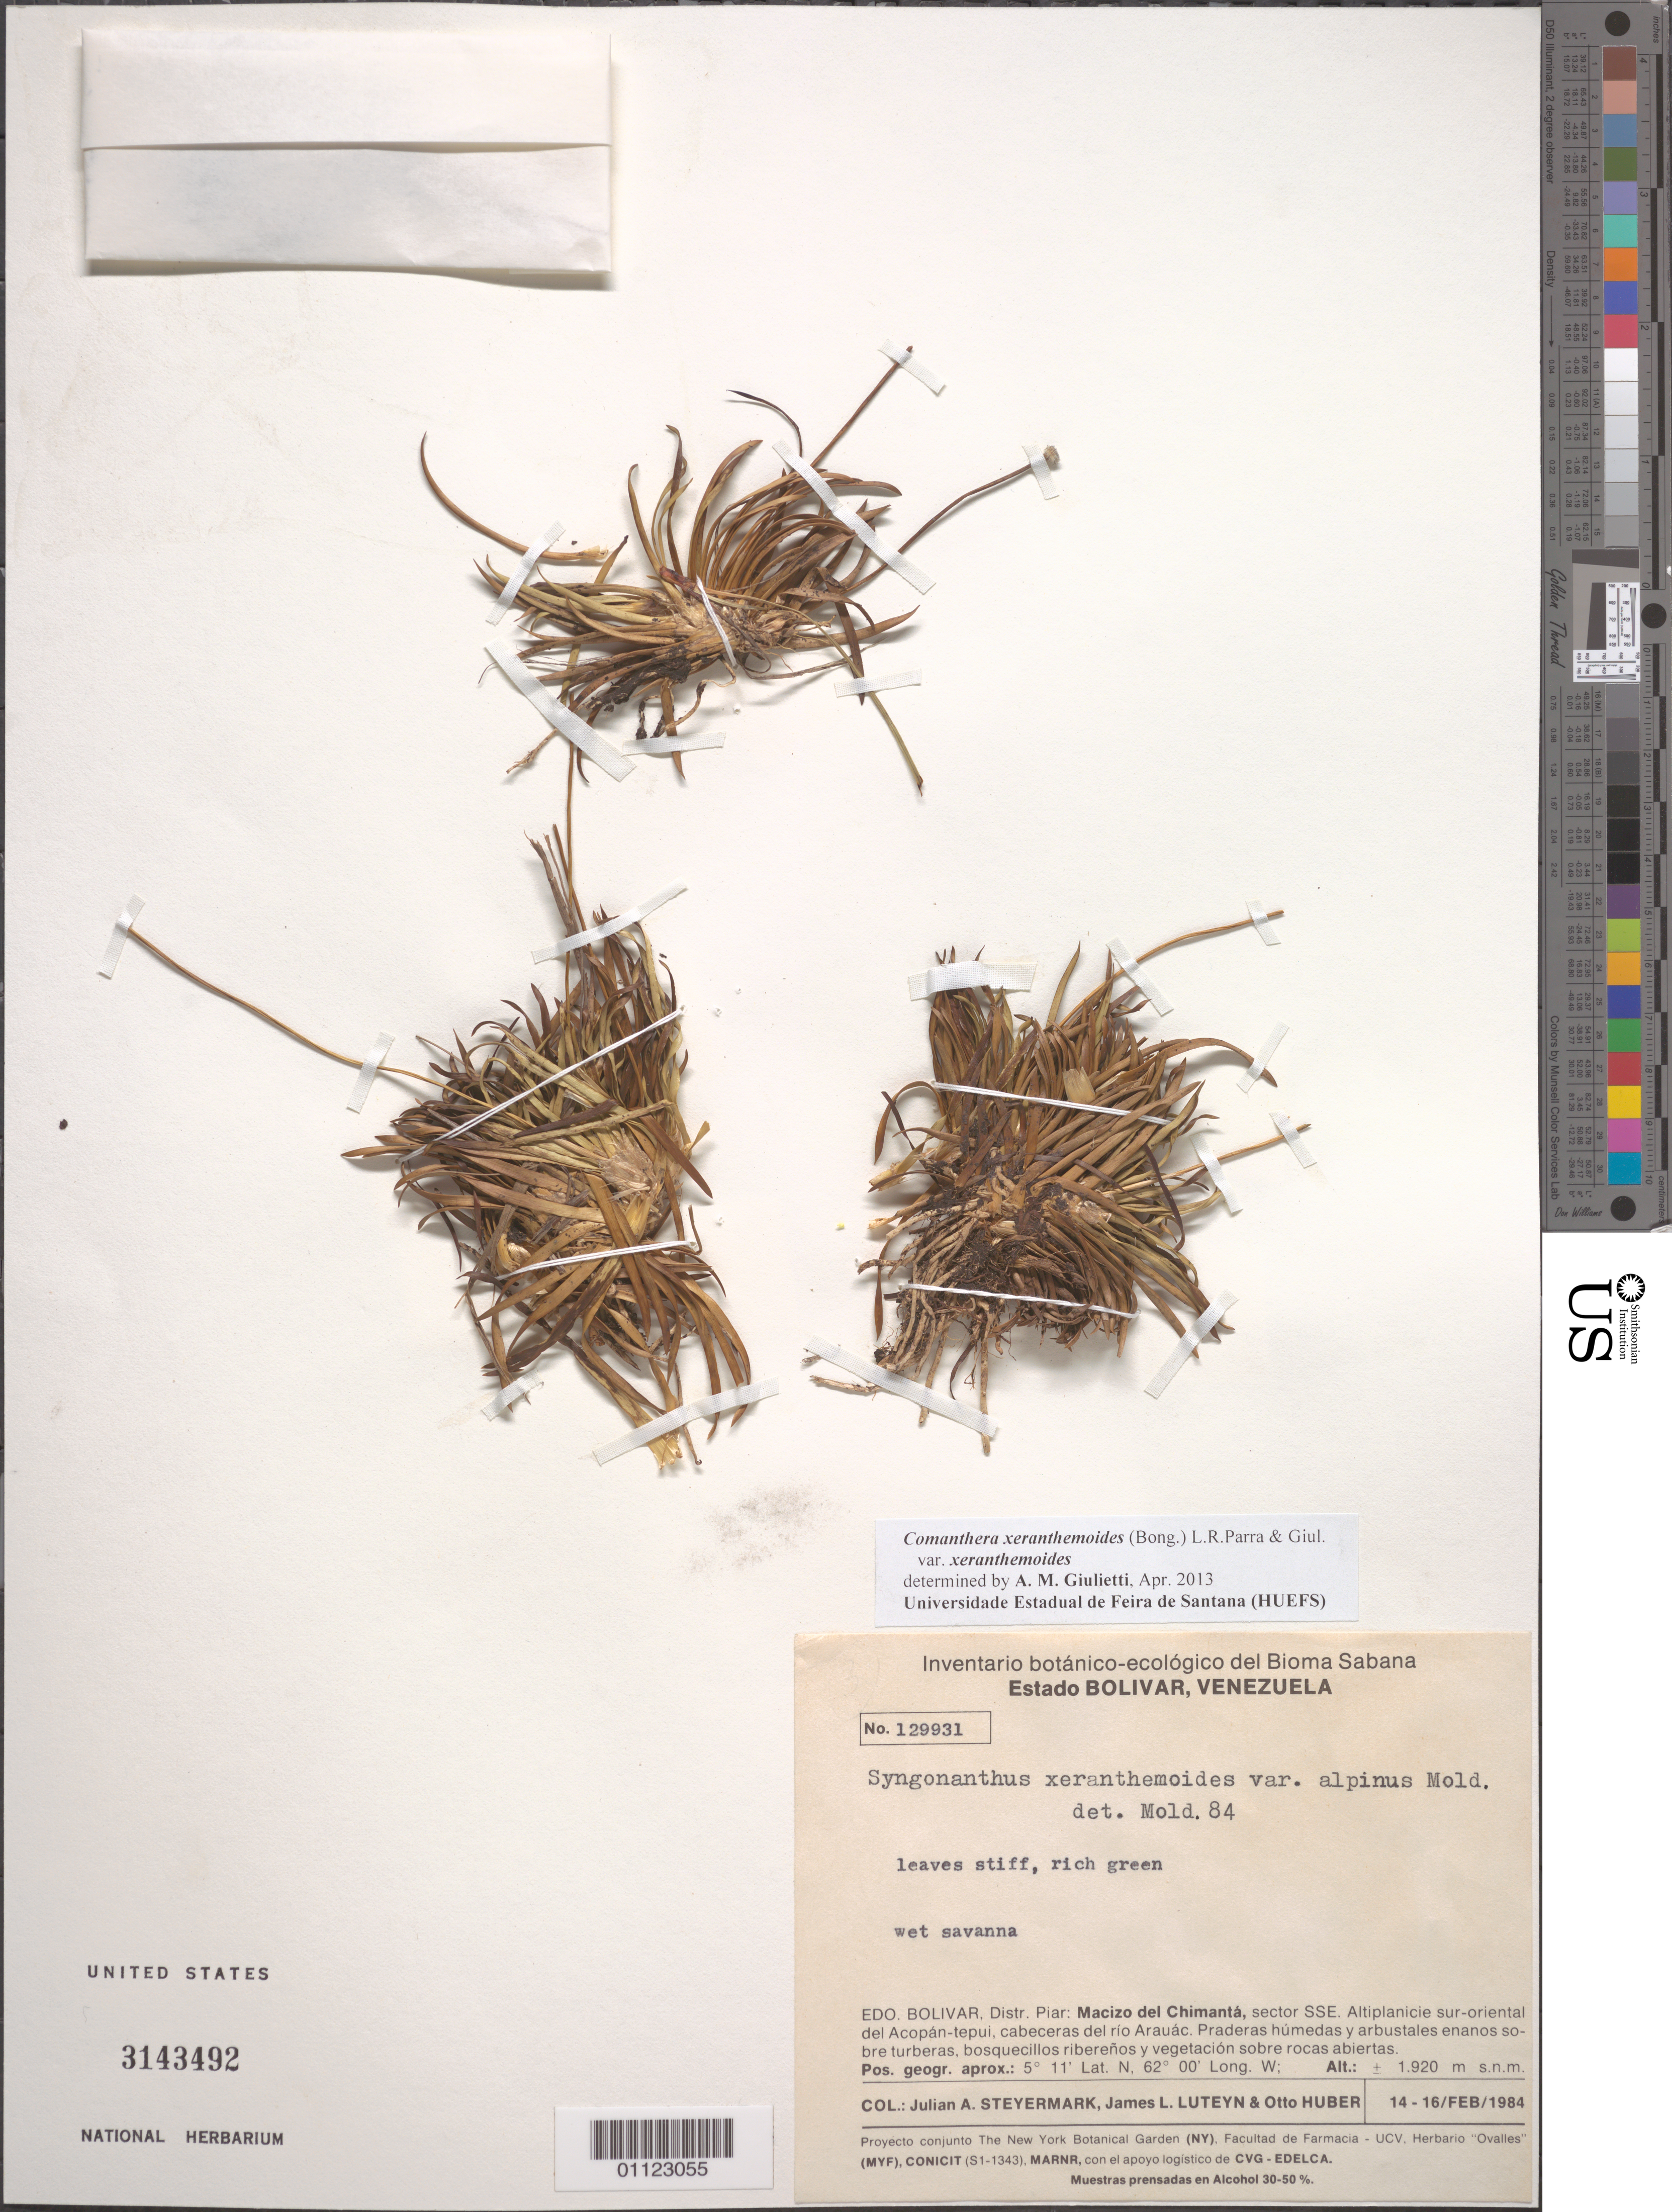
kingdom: Plantae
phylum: Tracheophyta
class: Liliopsida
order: Poales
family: Eriocaulaceae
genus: Comanthera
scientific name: Comanthera xeranthemoides var. xeranthemoides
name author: (Bong.) L.R. Parra & Giul.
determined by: Giulietti, Ana M.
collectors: J. Steyermark, J. L. Luteyn & O. Huber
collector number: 129931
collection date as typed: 14 - 1 / Feb / 1984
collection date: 1984-02-14/1984-02-16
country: Venezuela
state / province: Bolívar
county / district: Piar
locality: Maczio de Chimantá, sector SSE. Altiplanicie sur-oriental del Acopán-tepui, cabeceras del rio Arauác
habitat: Wet savanna. Praderas humedas y arbustales enanos sobre turberas, bosquecillos riberenos y vegetacion sobre rocas abiertas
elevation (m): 1920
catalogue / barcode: US 3143492